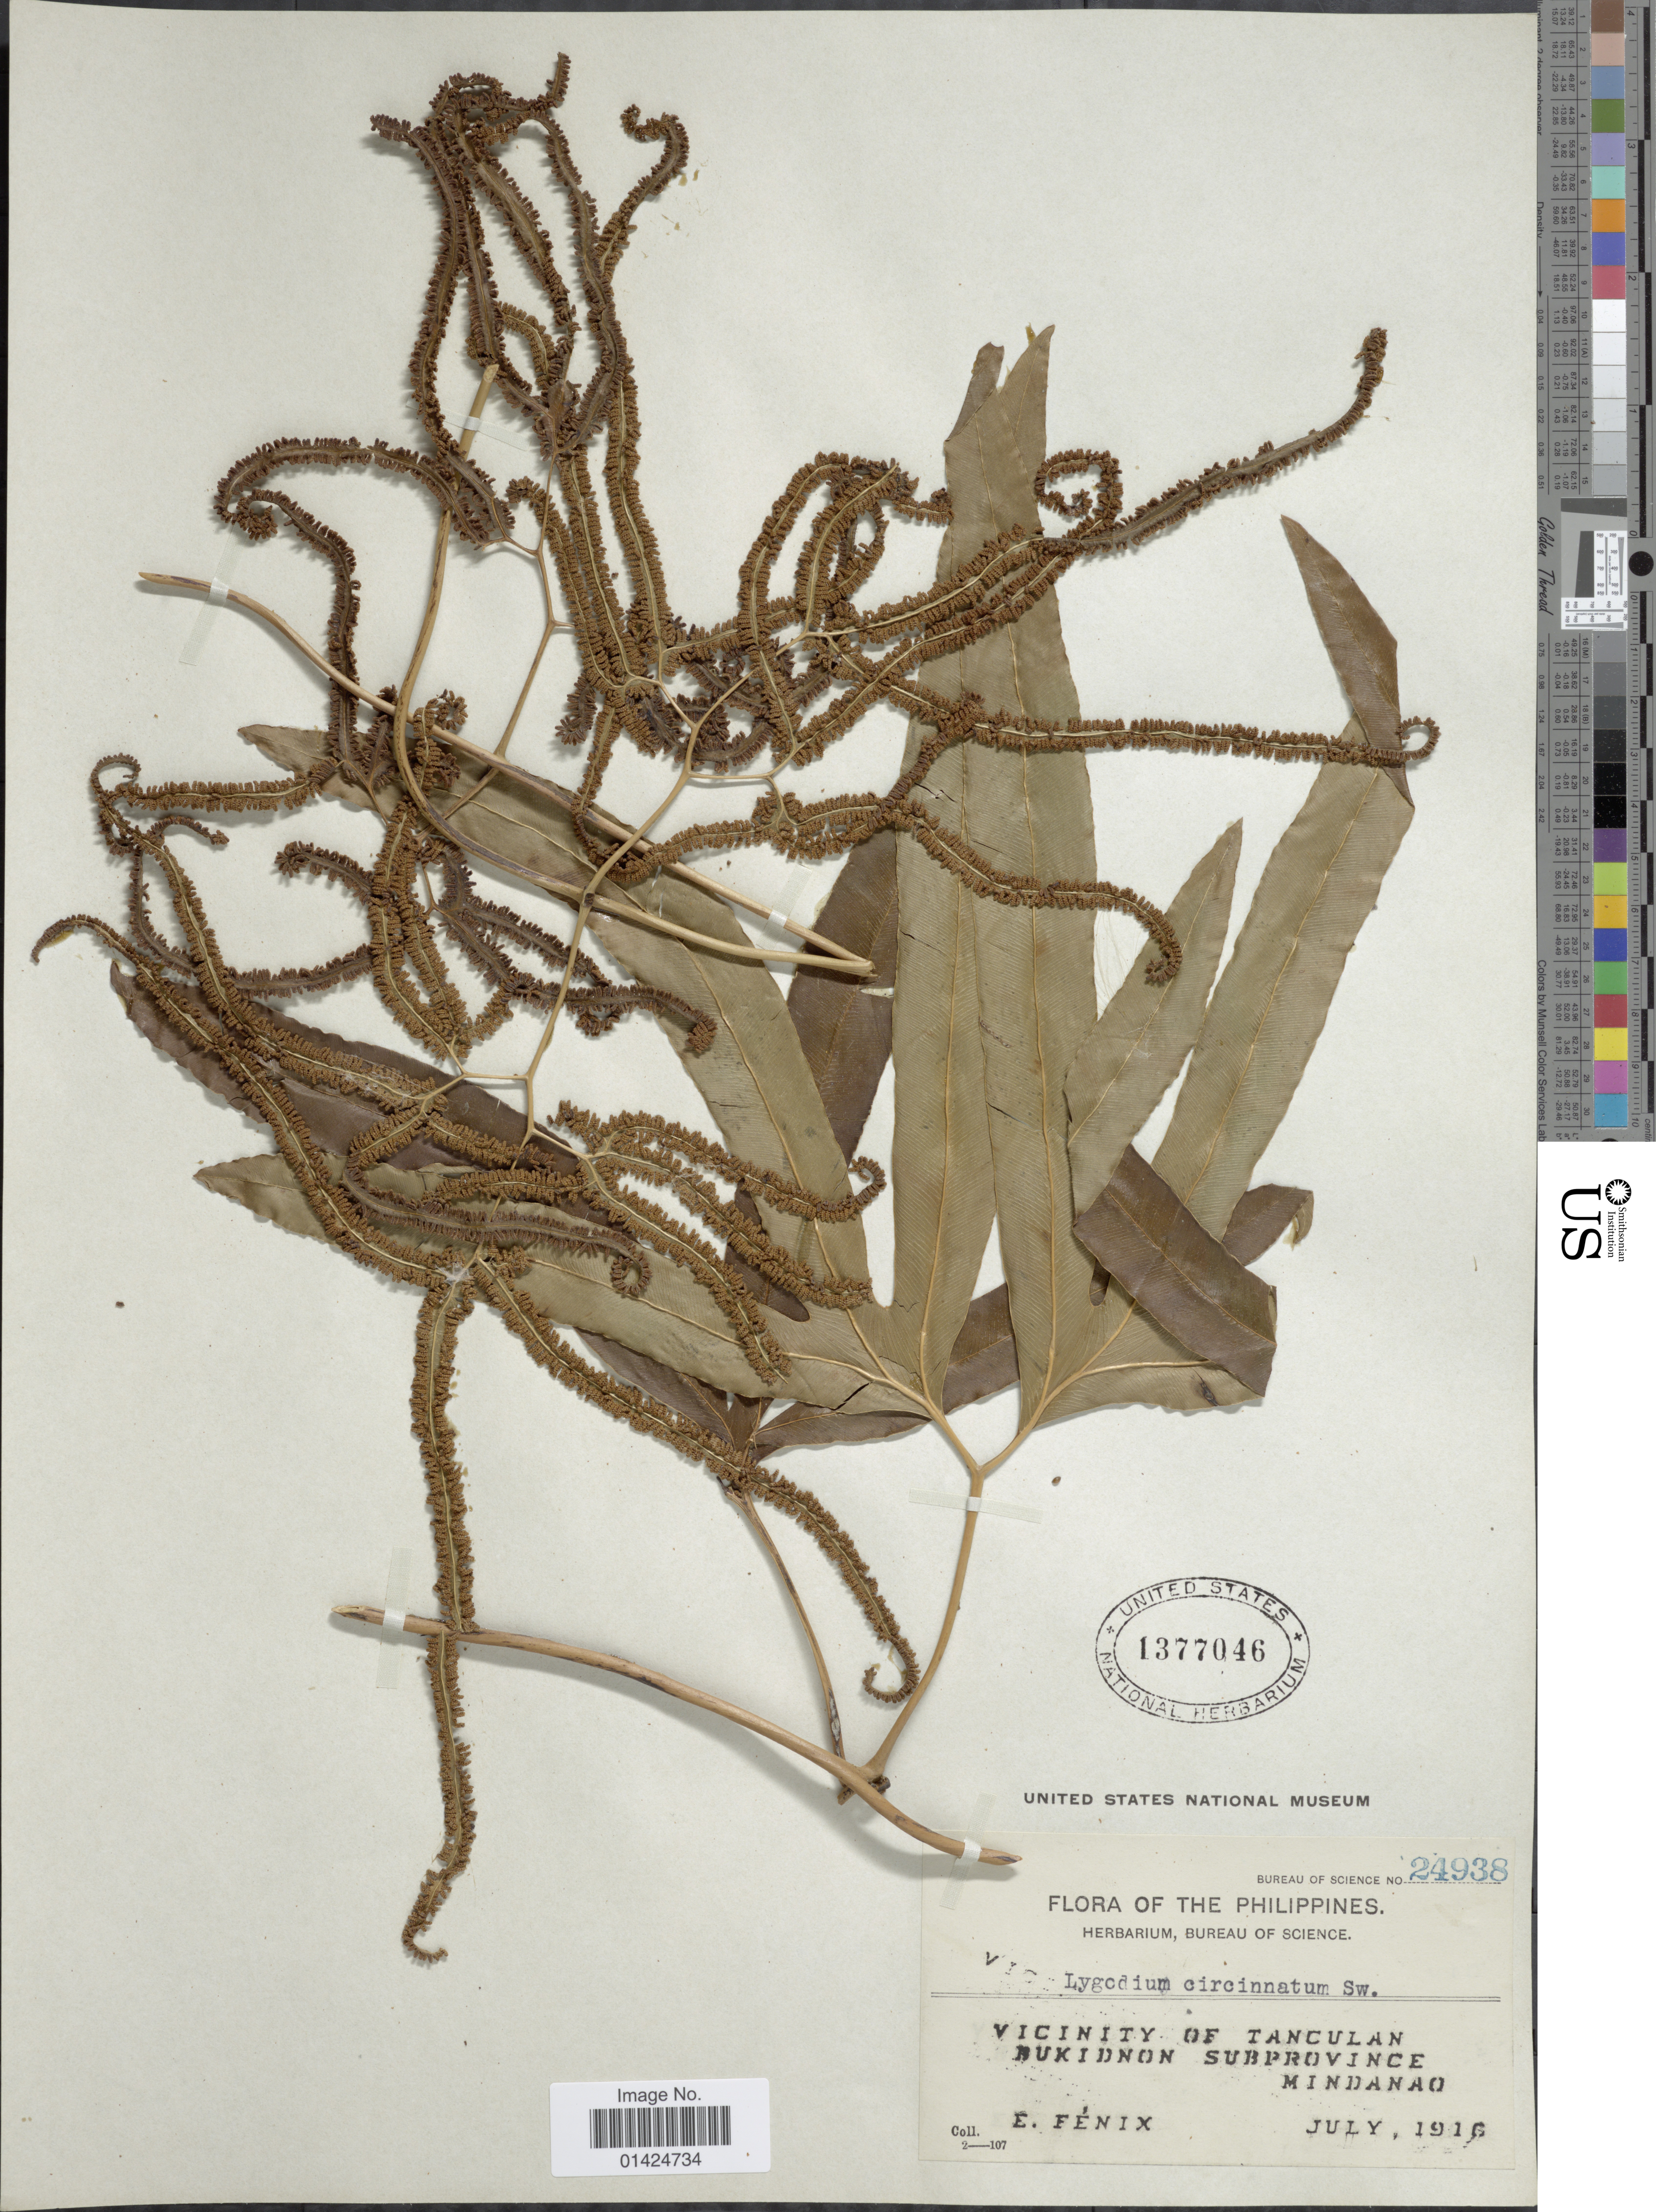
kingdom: Plantae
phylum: Tracheophyta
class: Polypodiopsida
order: Schizaeales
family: Lygodiaceae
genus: Lygodium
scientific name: Lygodium circinnatum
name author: (Burm. f.) Sw.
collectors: E. Fénix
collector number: Bureau of Science 24938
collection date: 1916-07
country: Philippines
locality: Vicinity of Tanculan. Dukidnon subprovince Mindanao.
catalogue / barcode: US 1377046